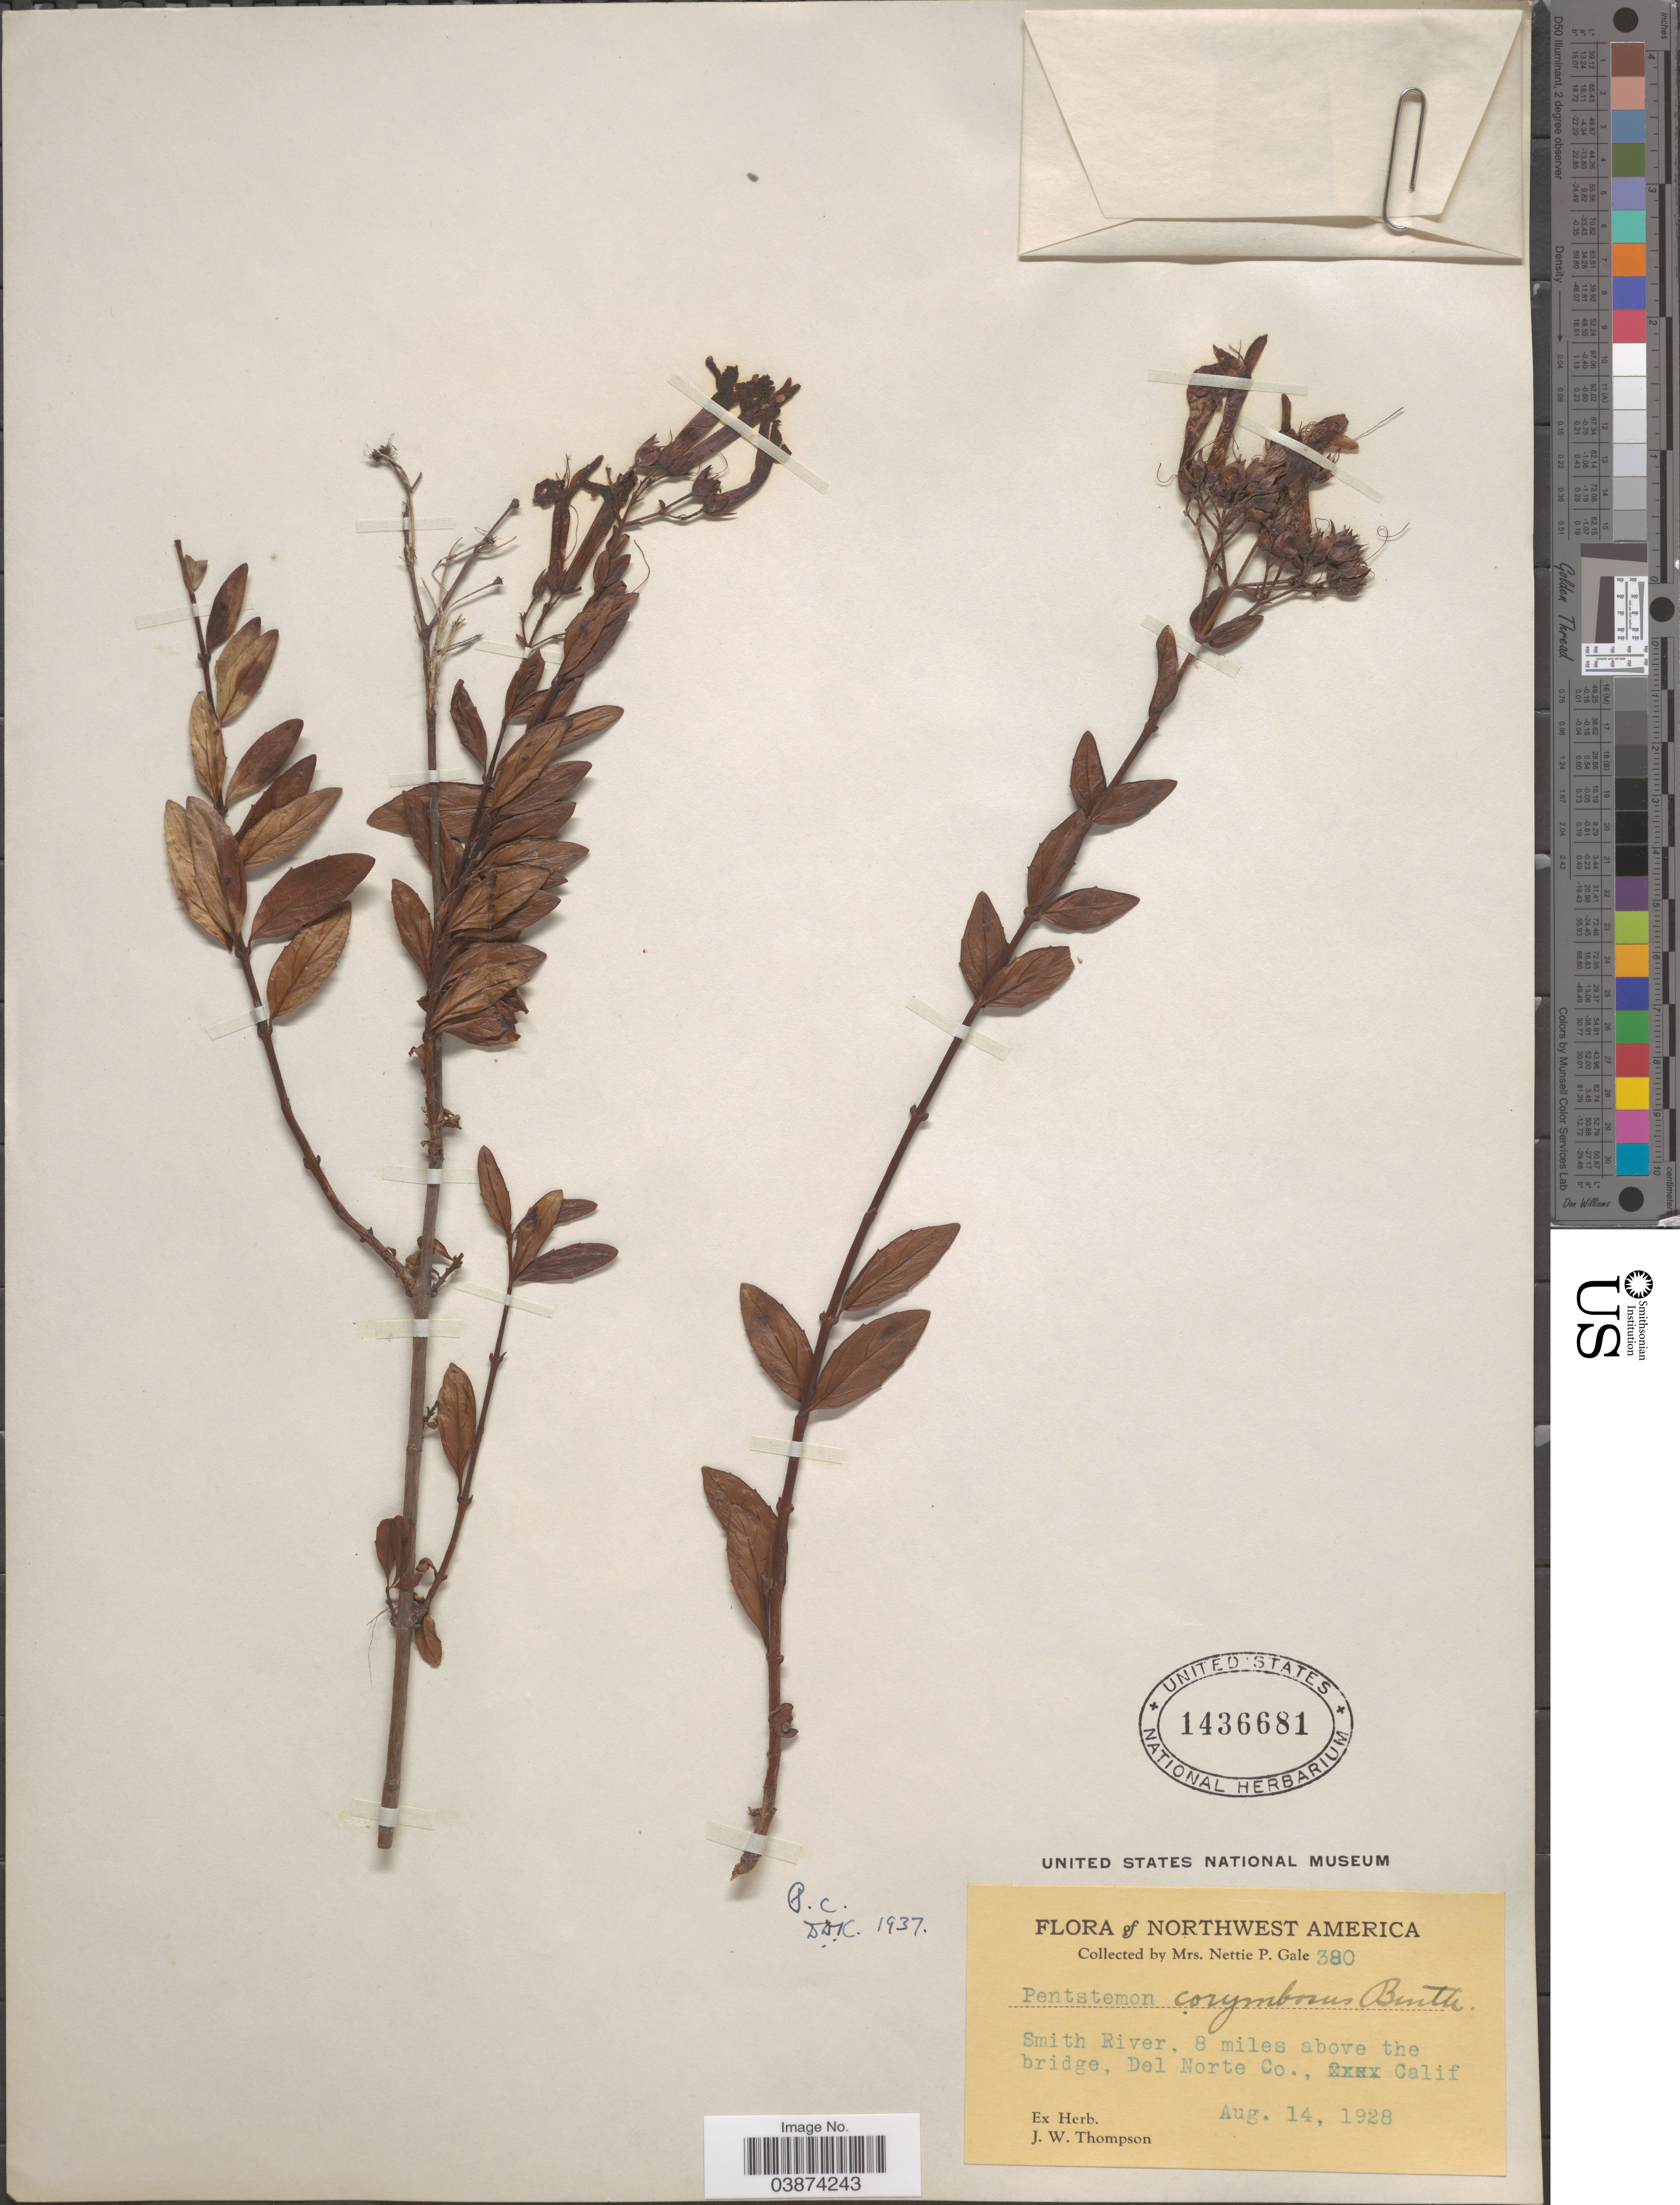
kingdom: Plantae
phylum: Tracheophyta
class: Magnoliopsida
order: Lamiales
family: Plantaginaceae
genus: Penstemon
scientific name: Penstemon corymbosus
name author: Benth.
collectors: N. Gale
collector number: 380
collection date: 1928-08-14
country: United States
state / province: California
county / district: Del Norte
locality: Smith River, 8 miles above the bridge, Del Norte Co.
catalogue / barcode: US 1436681